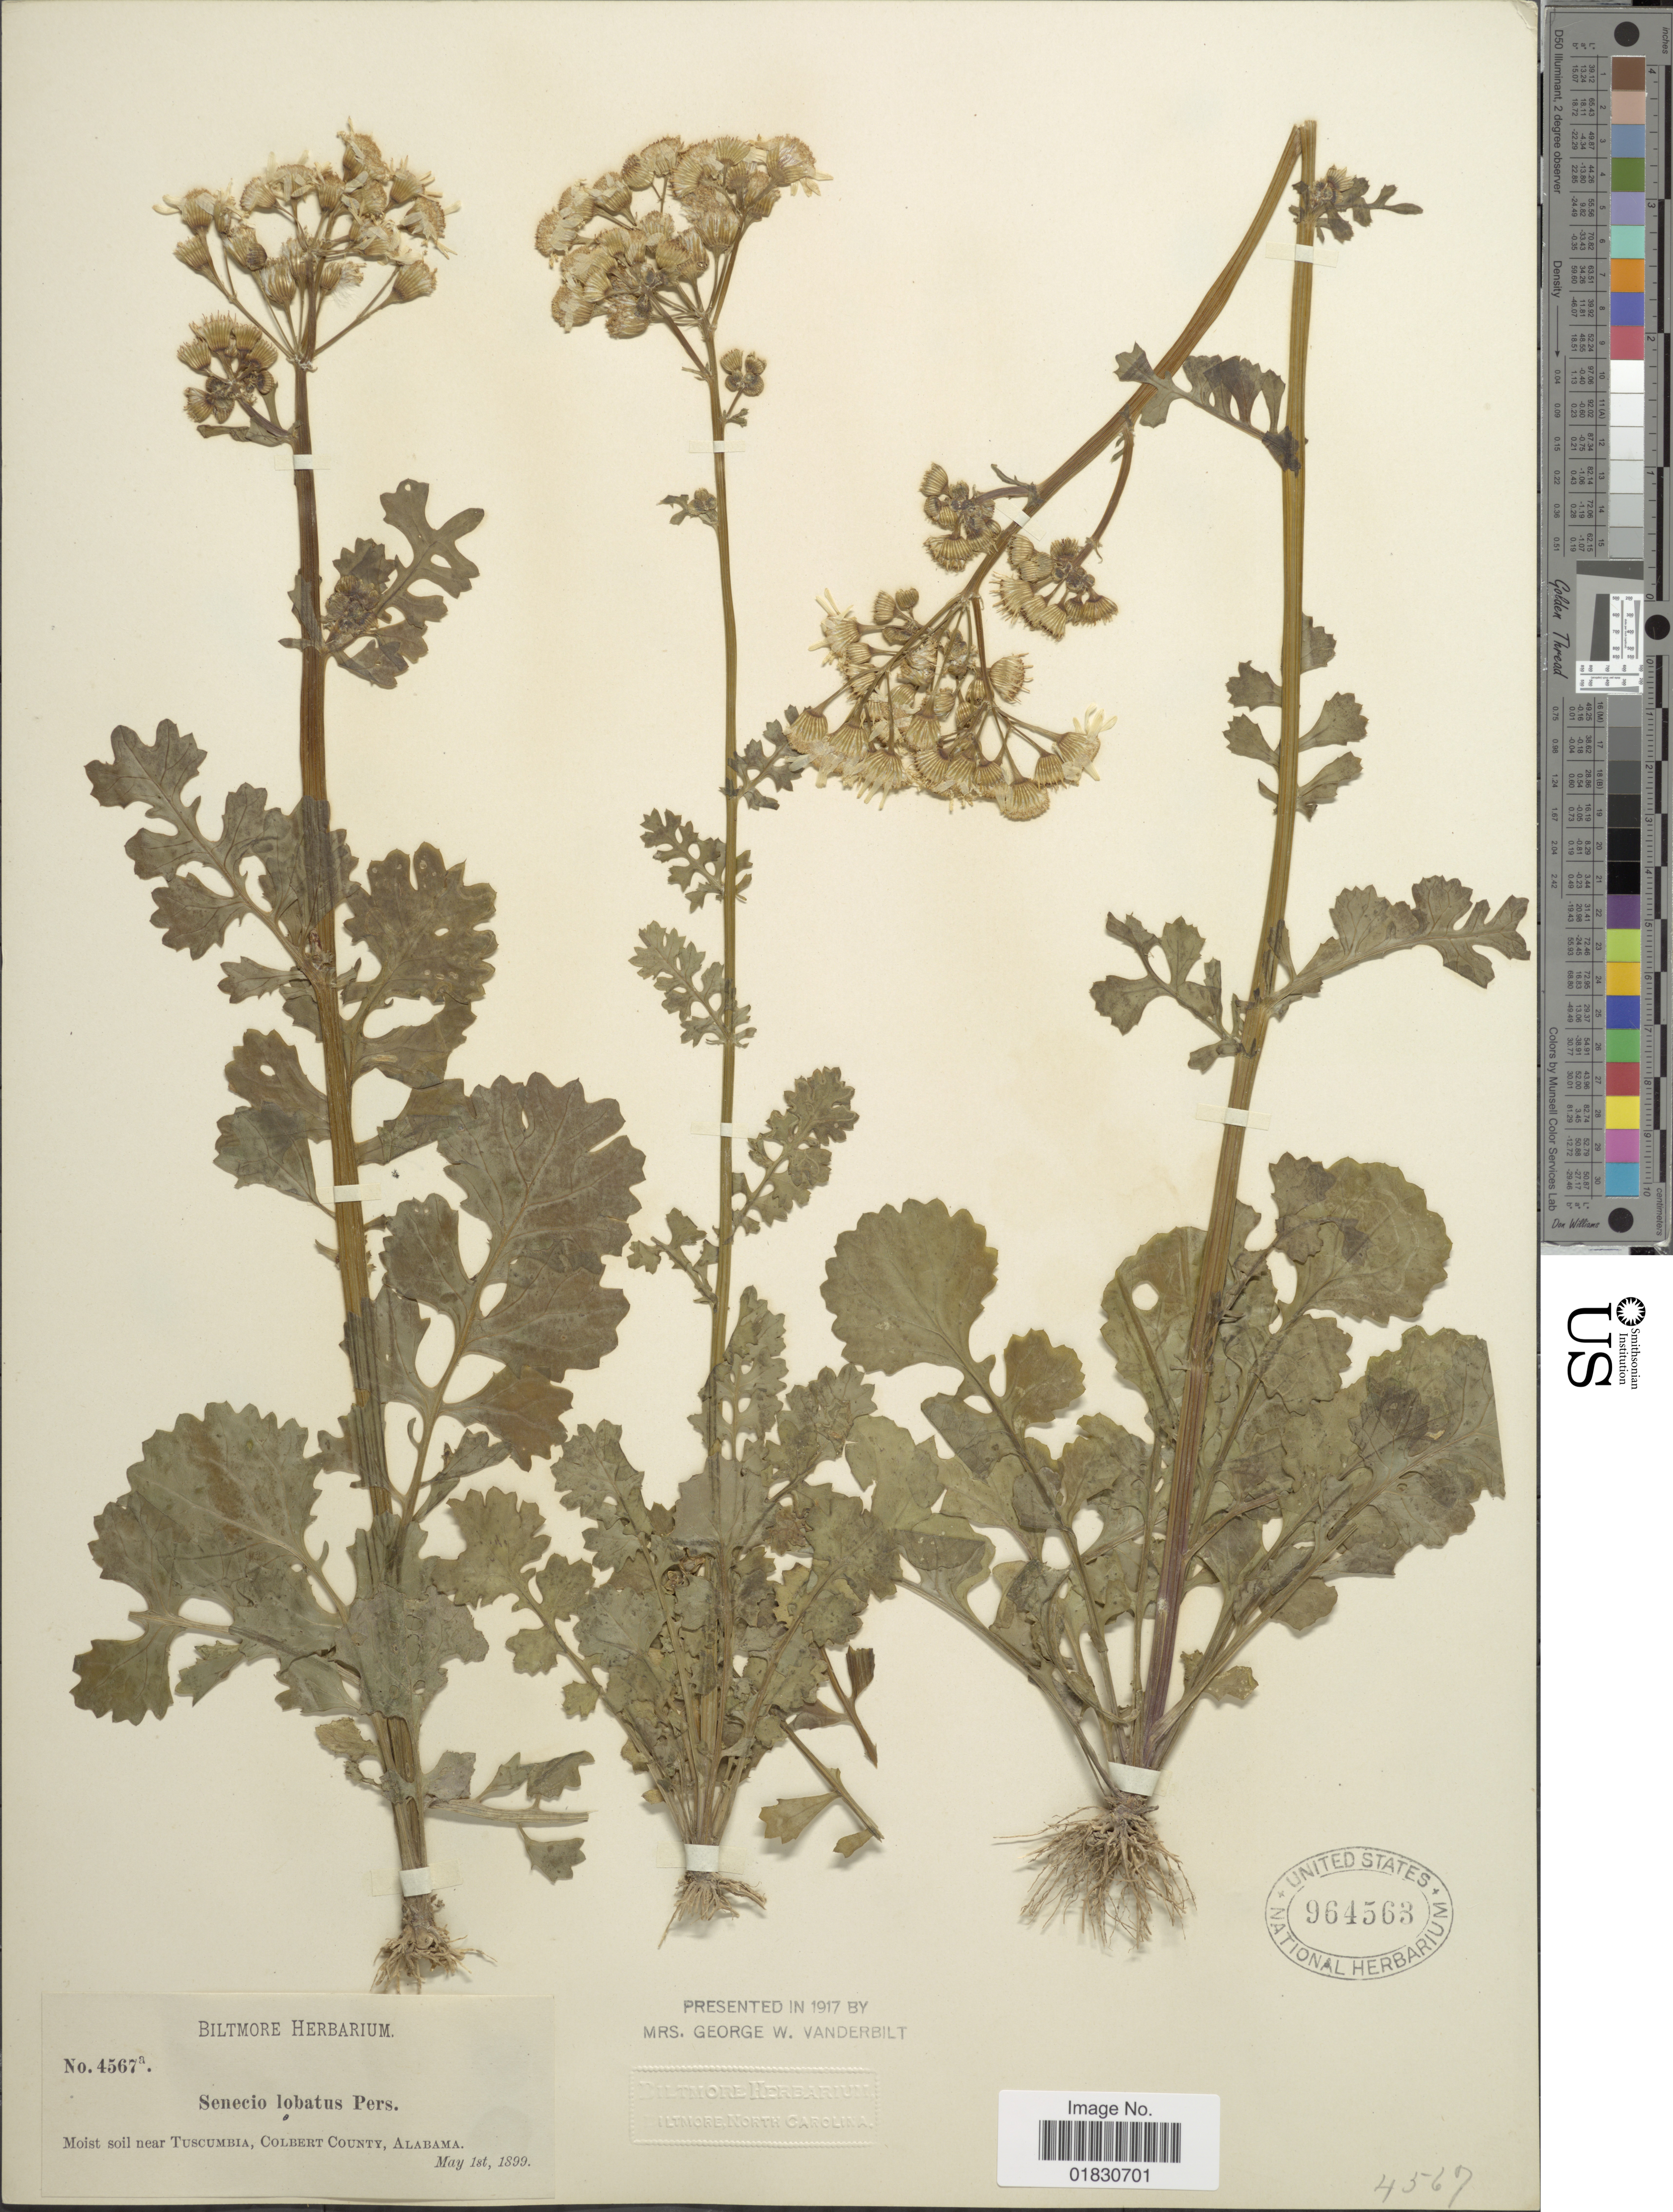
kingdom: Plantae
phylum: Tracheophyta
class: Magnoliopsida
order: Asterales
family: Asteraceae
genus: Packera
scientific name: Packera glabella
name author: (Poir.) C. Jeffrey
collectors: ex herb. Biltmore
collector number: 4567a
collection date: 1899-05-01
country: United States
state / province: Alabama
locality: Moist soil near Tuscumbia, Colbert County, Alabama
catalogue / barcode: US 964563